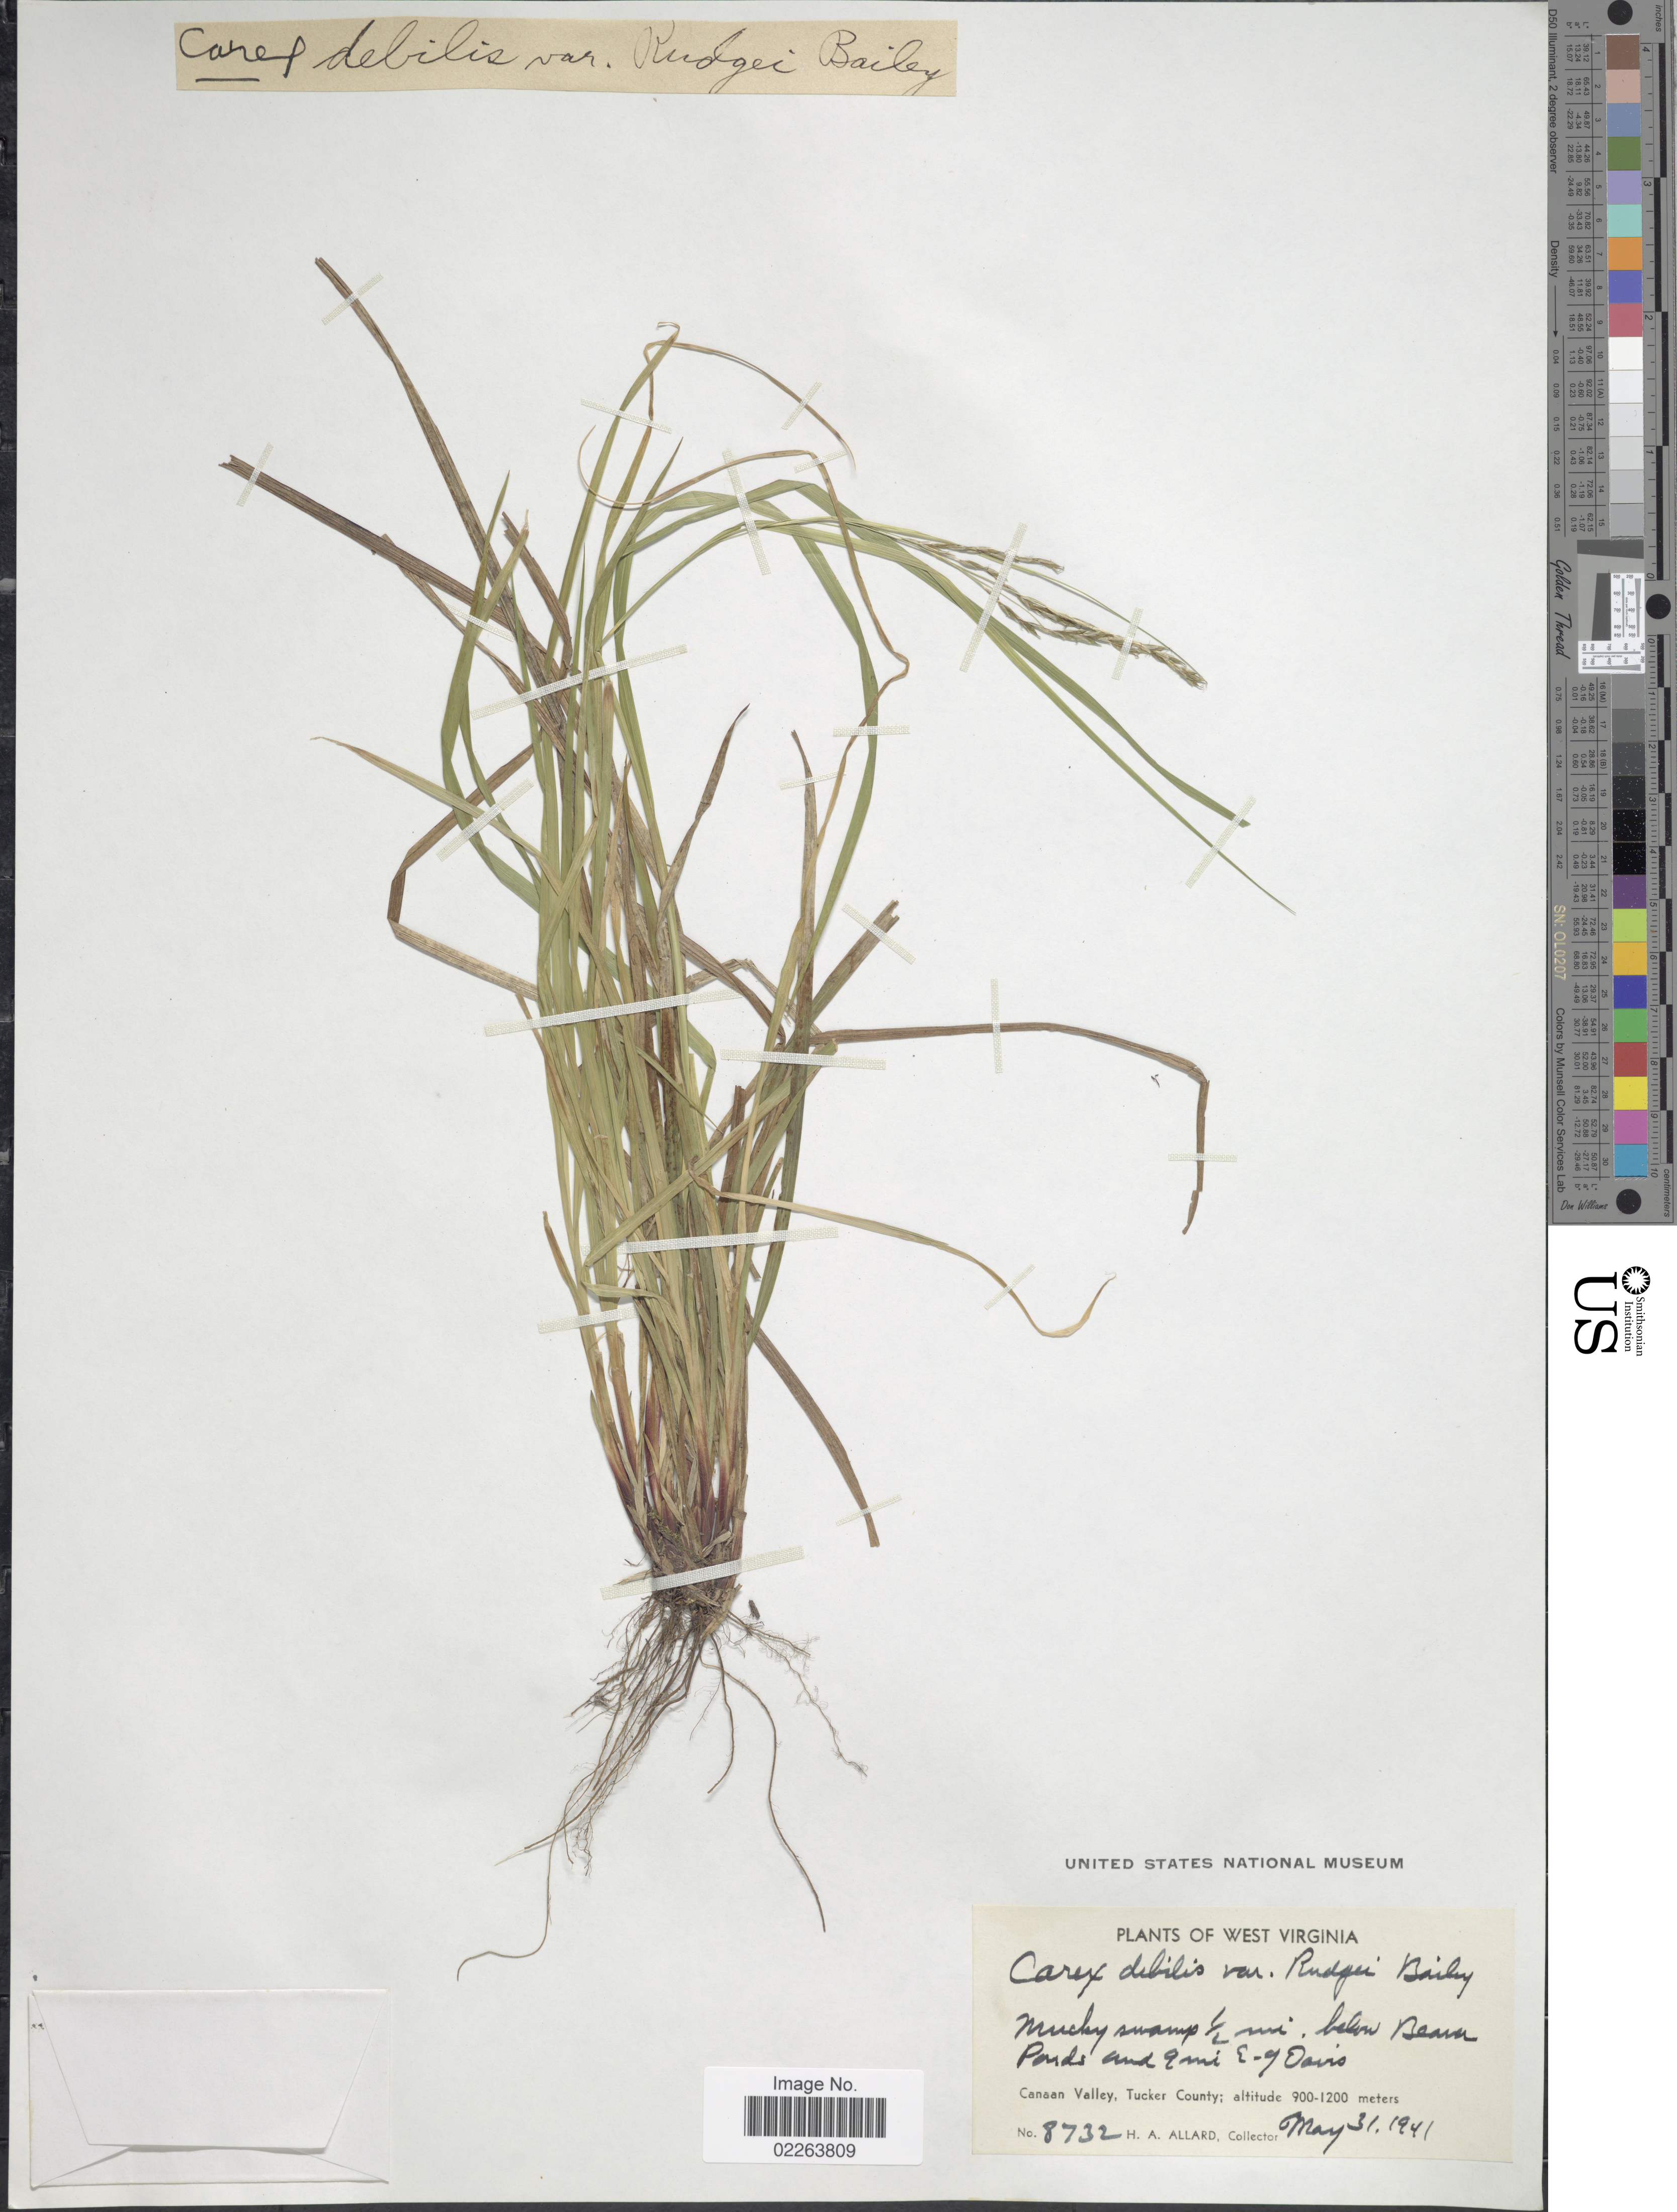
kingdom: Plantae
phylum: Tracheophyta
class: Liliopsida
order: Poales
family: Cyperaceae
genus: Carex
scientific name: Carex flexuosa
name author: Muhl. ex Willd.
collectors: H. A. Allard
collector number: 8732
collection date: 1941-05-31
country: United States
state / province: West Virginia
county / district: Tucker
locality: Muchy swamp ½ mi. below Beaver Ponds and 9 mi E- of Davis, Canaan Valley, Tucker County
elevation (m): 900